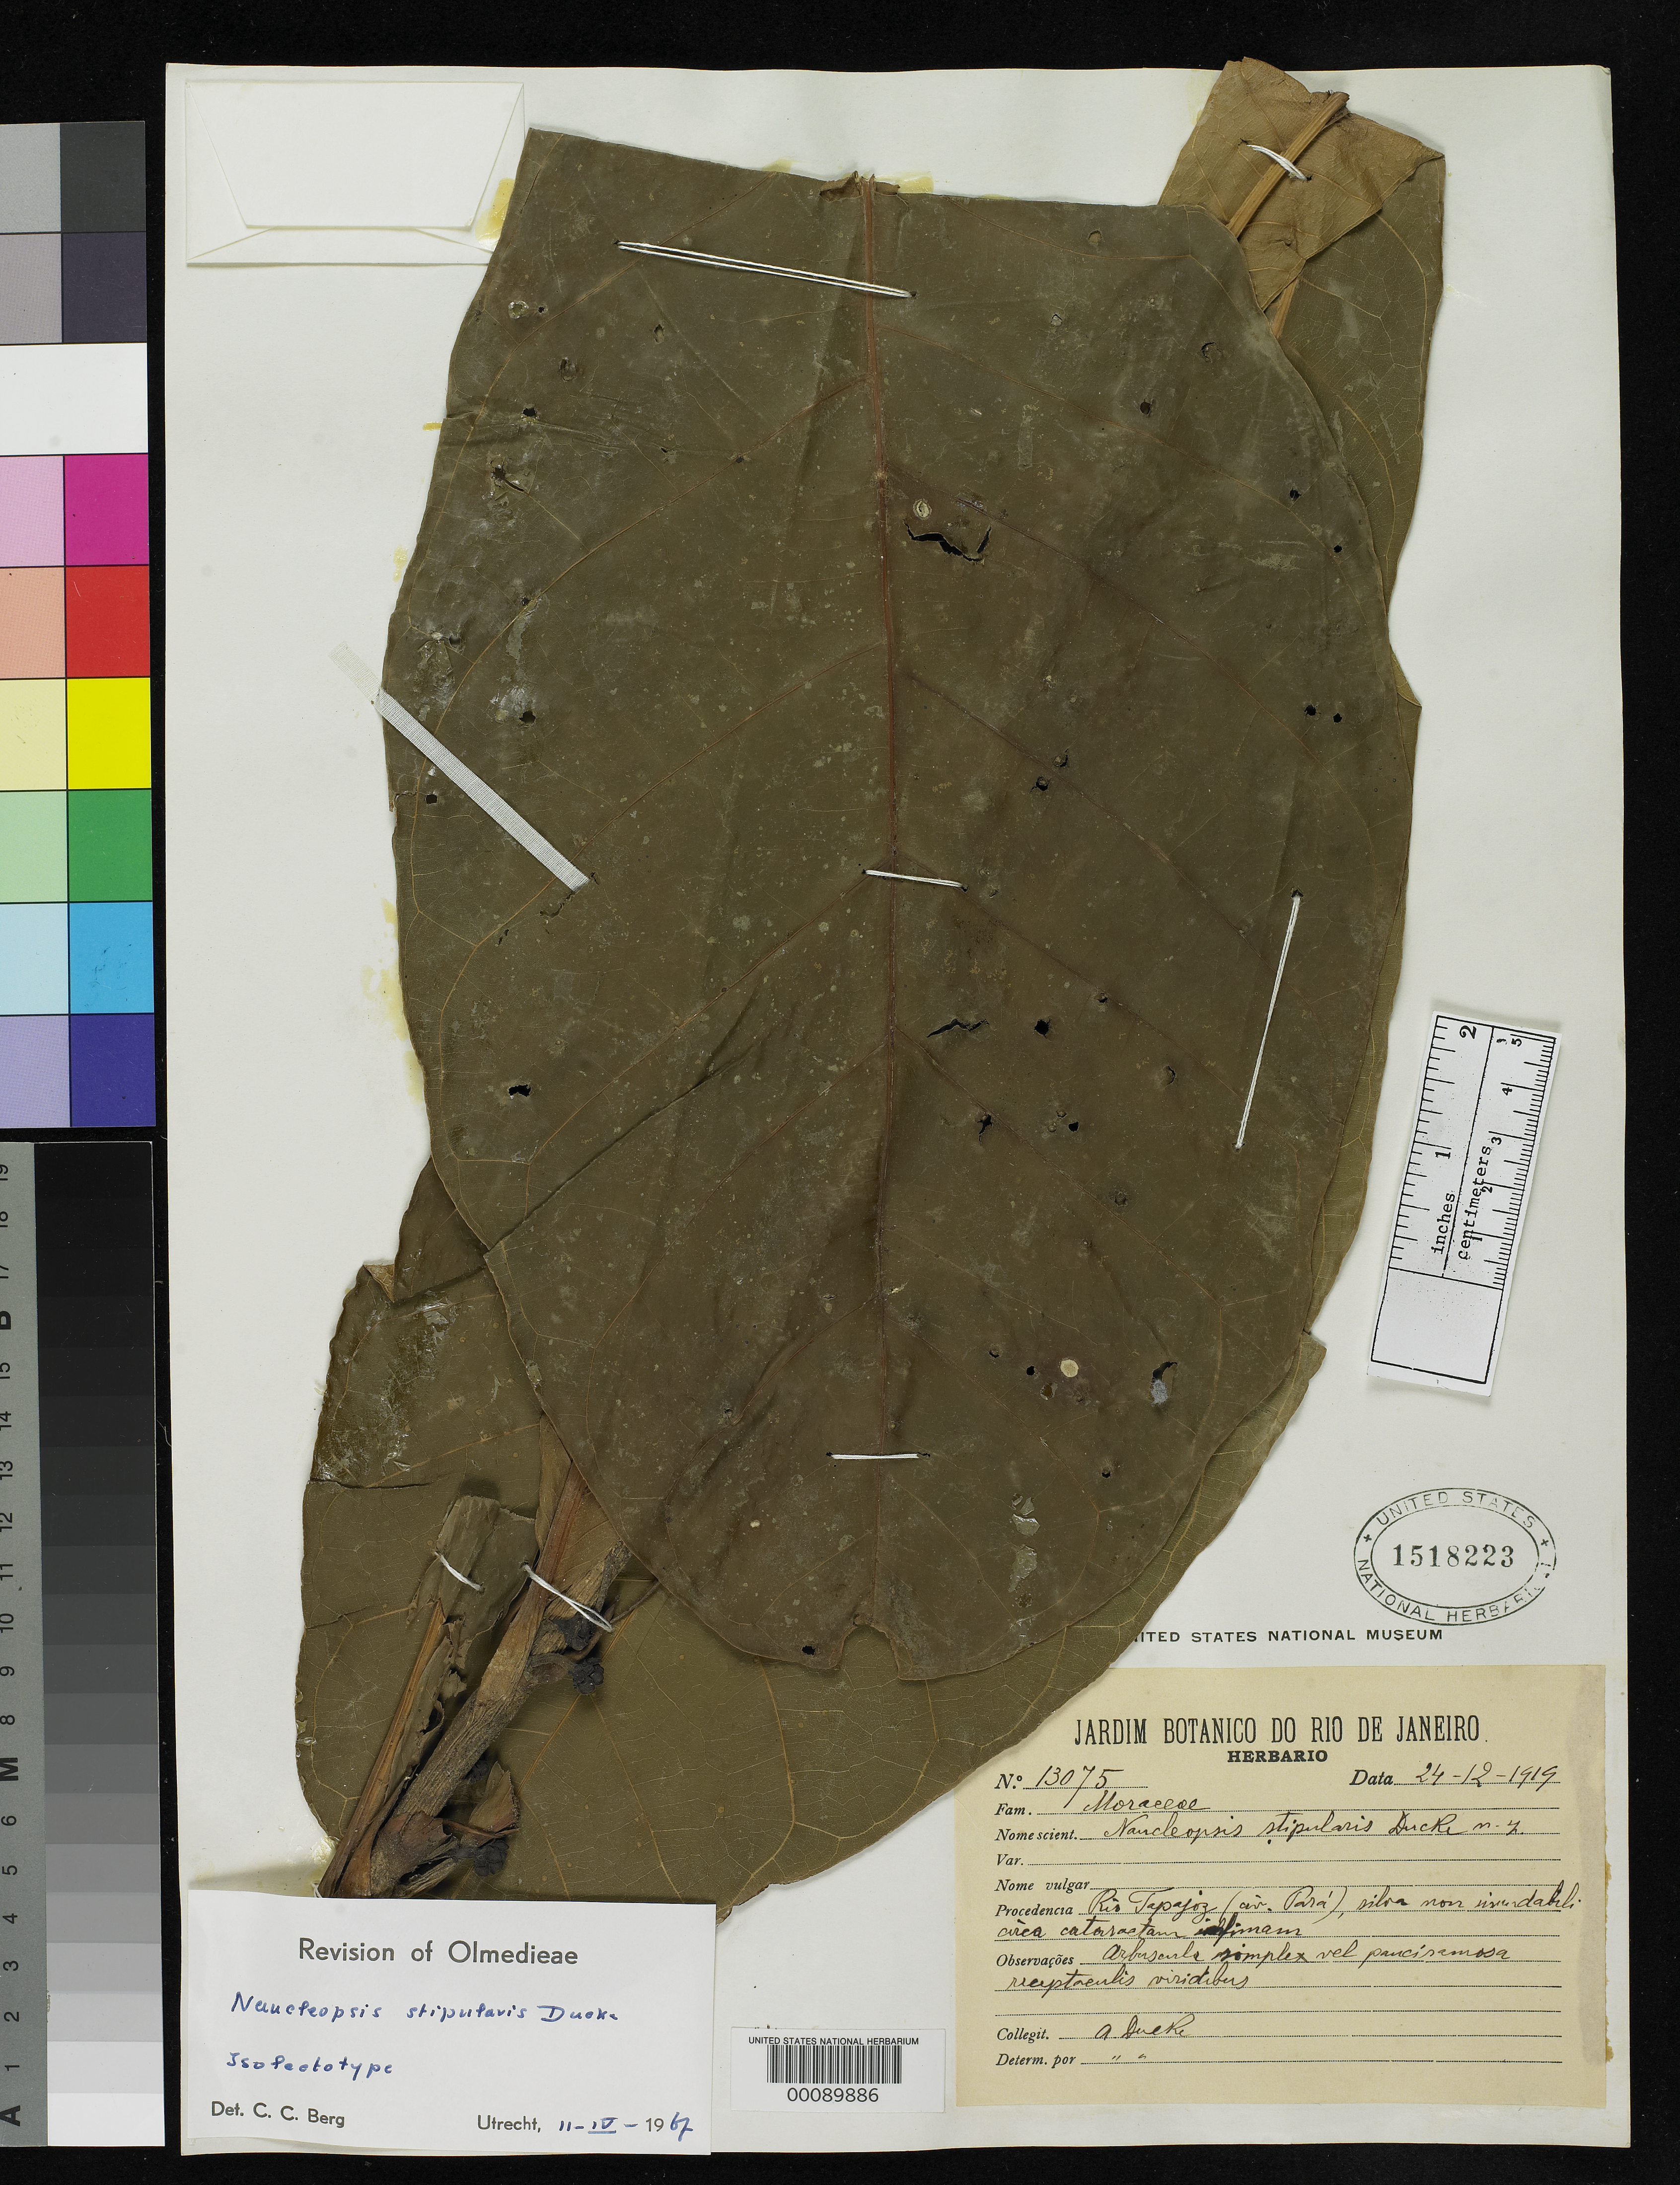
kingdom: Plantae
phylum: Tracheophyta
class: Magnoliopsida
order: Rosales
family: Moraceae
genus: Naucleopsis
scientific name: Naucleopsis stipularis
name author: Ducke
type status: Isolectotype; Syntype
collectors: A. Ducke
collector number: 13075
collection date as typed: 24 Dec 1919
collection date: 1919-12-24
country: Brazil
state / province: Pará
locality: Rio Tapajoz.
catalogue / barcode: US 1518223